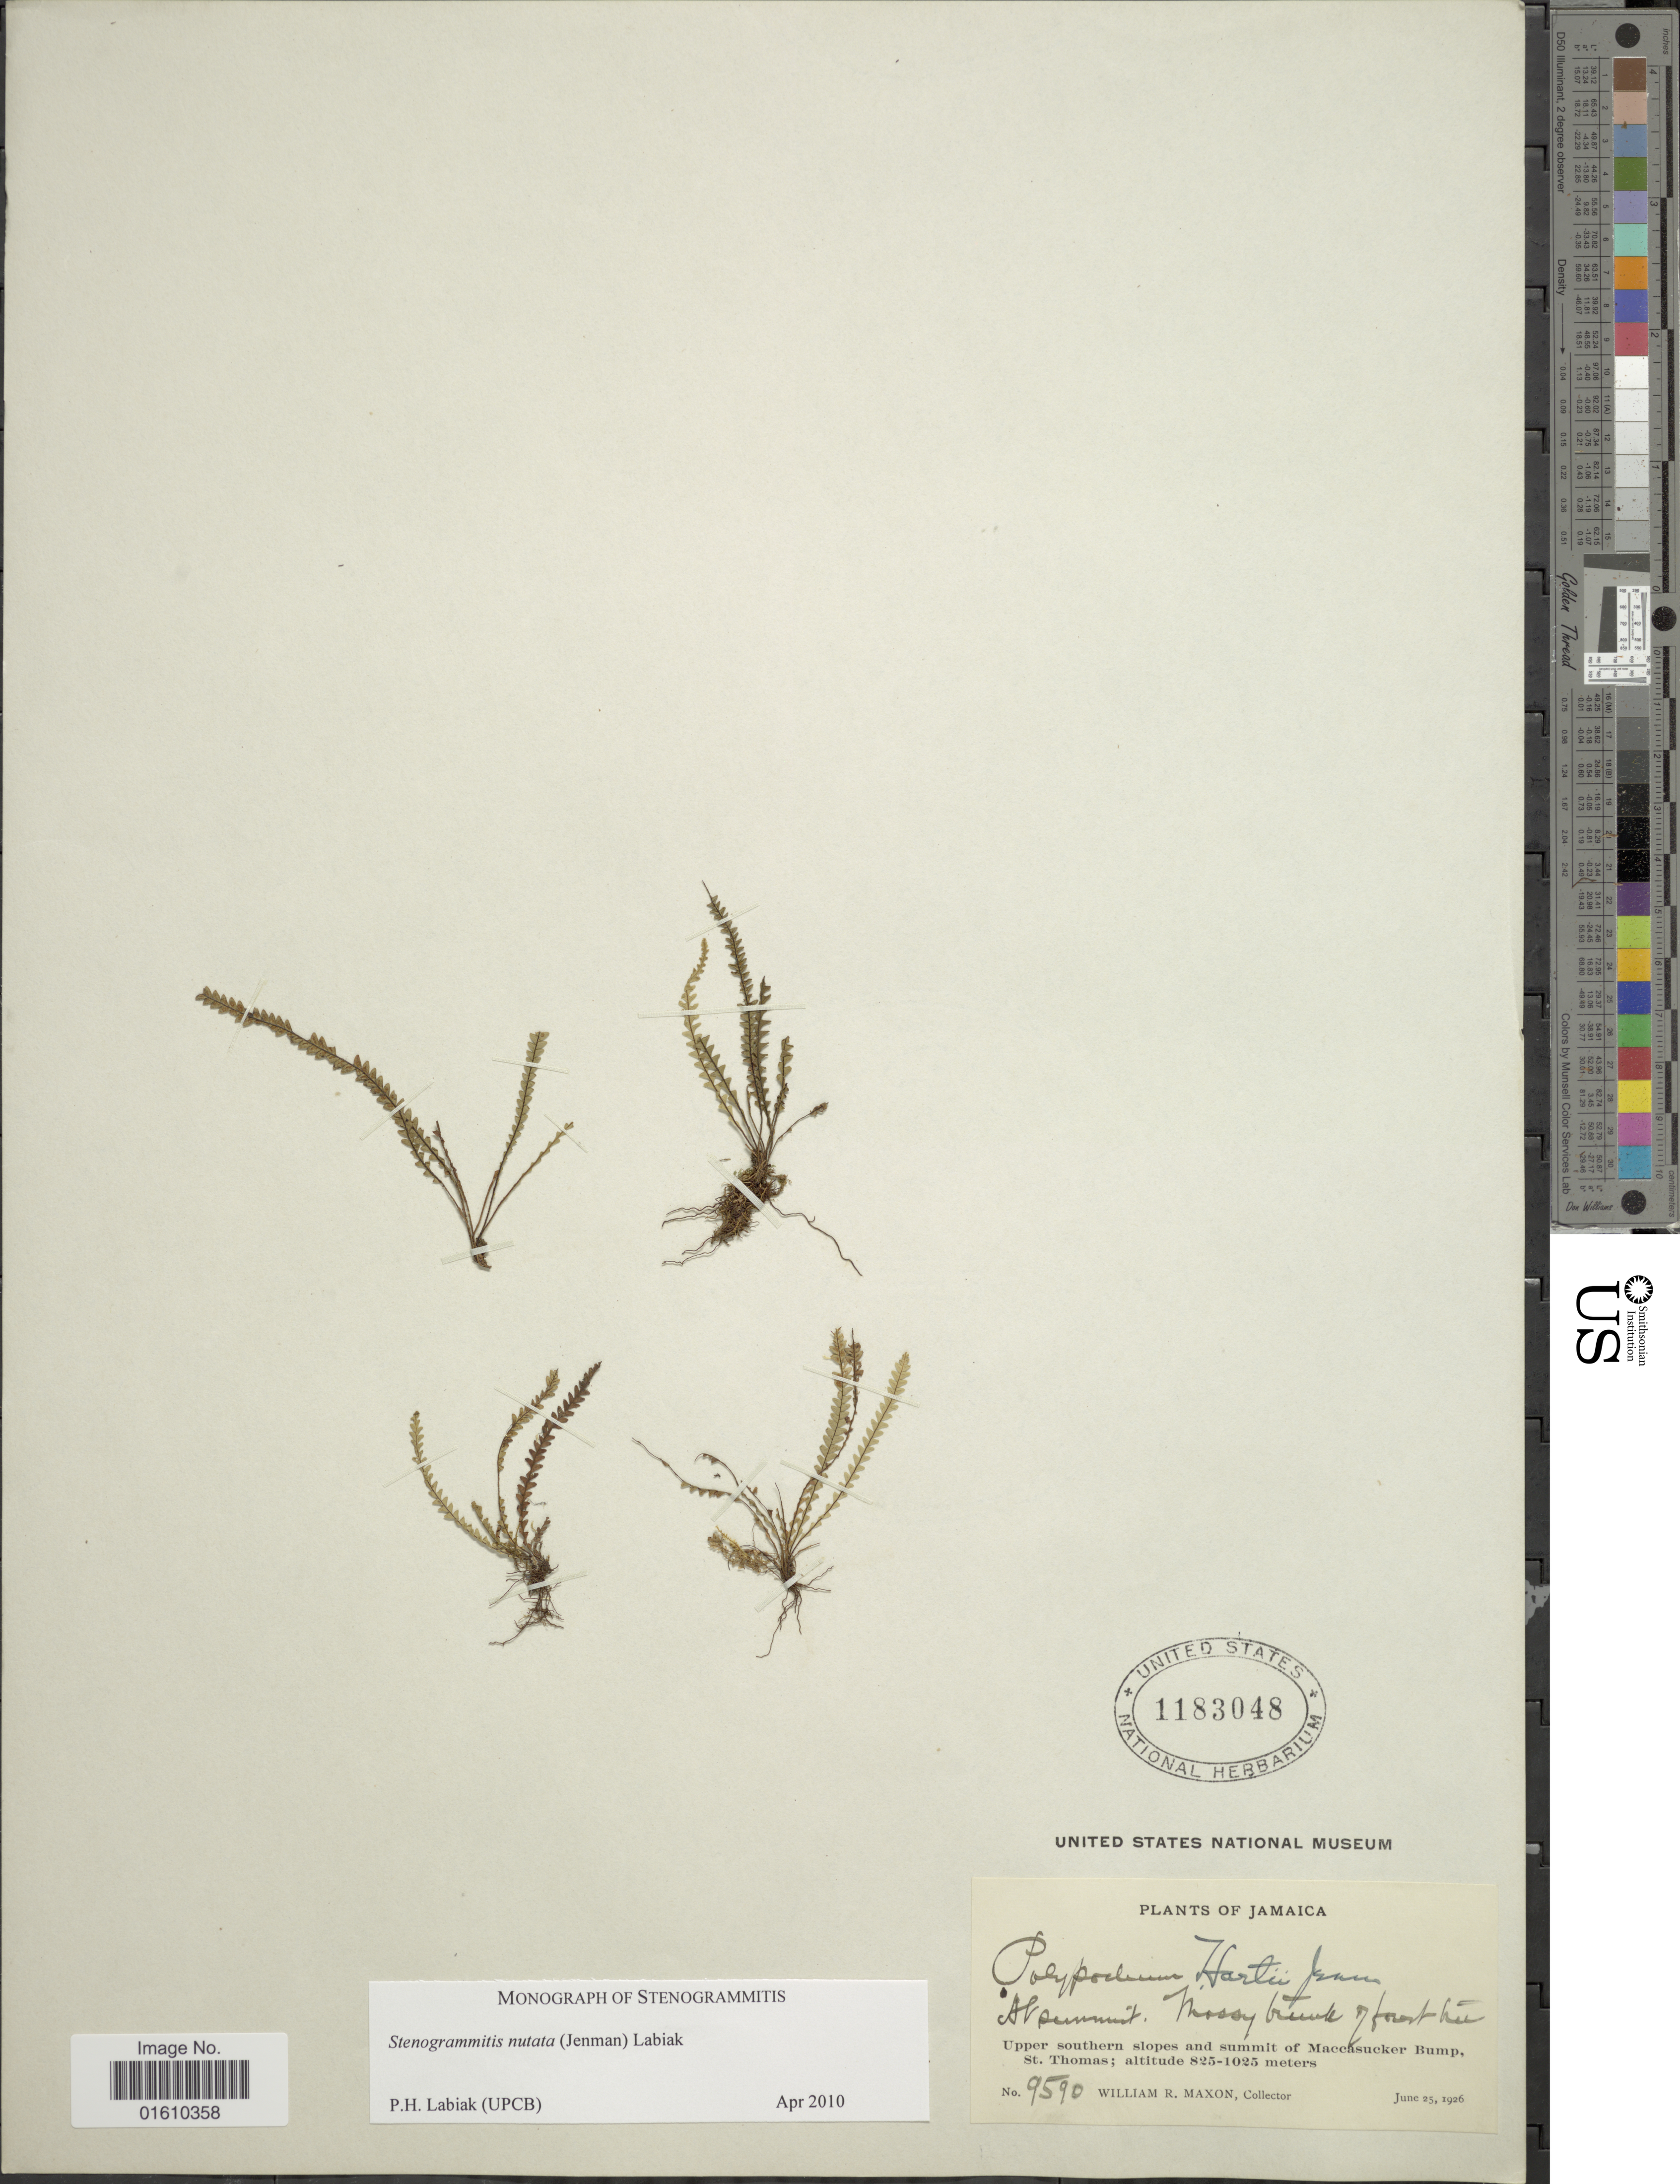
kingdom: Plantae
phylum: Tracheophyta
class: Polypodiopsida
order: Polypodiales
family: Polypodiaceae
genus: Stenogrammitis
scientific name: Stenogrammitis nutata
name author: (Jenman) Labiak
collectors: W. R. Maxon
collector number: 9590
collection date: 1926-06-25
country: Jamaica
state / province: Saint Thomas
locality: Upper southern slopes and summit of Maccasucker Bump, St. Thomas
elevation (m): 825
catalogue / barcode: US 1183048